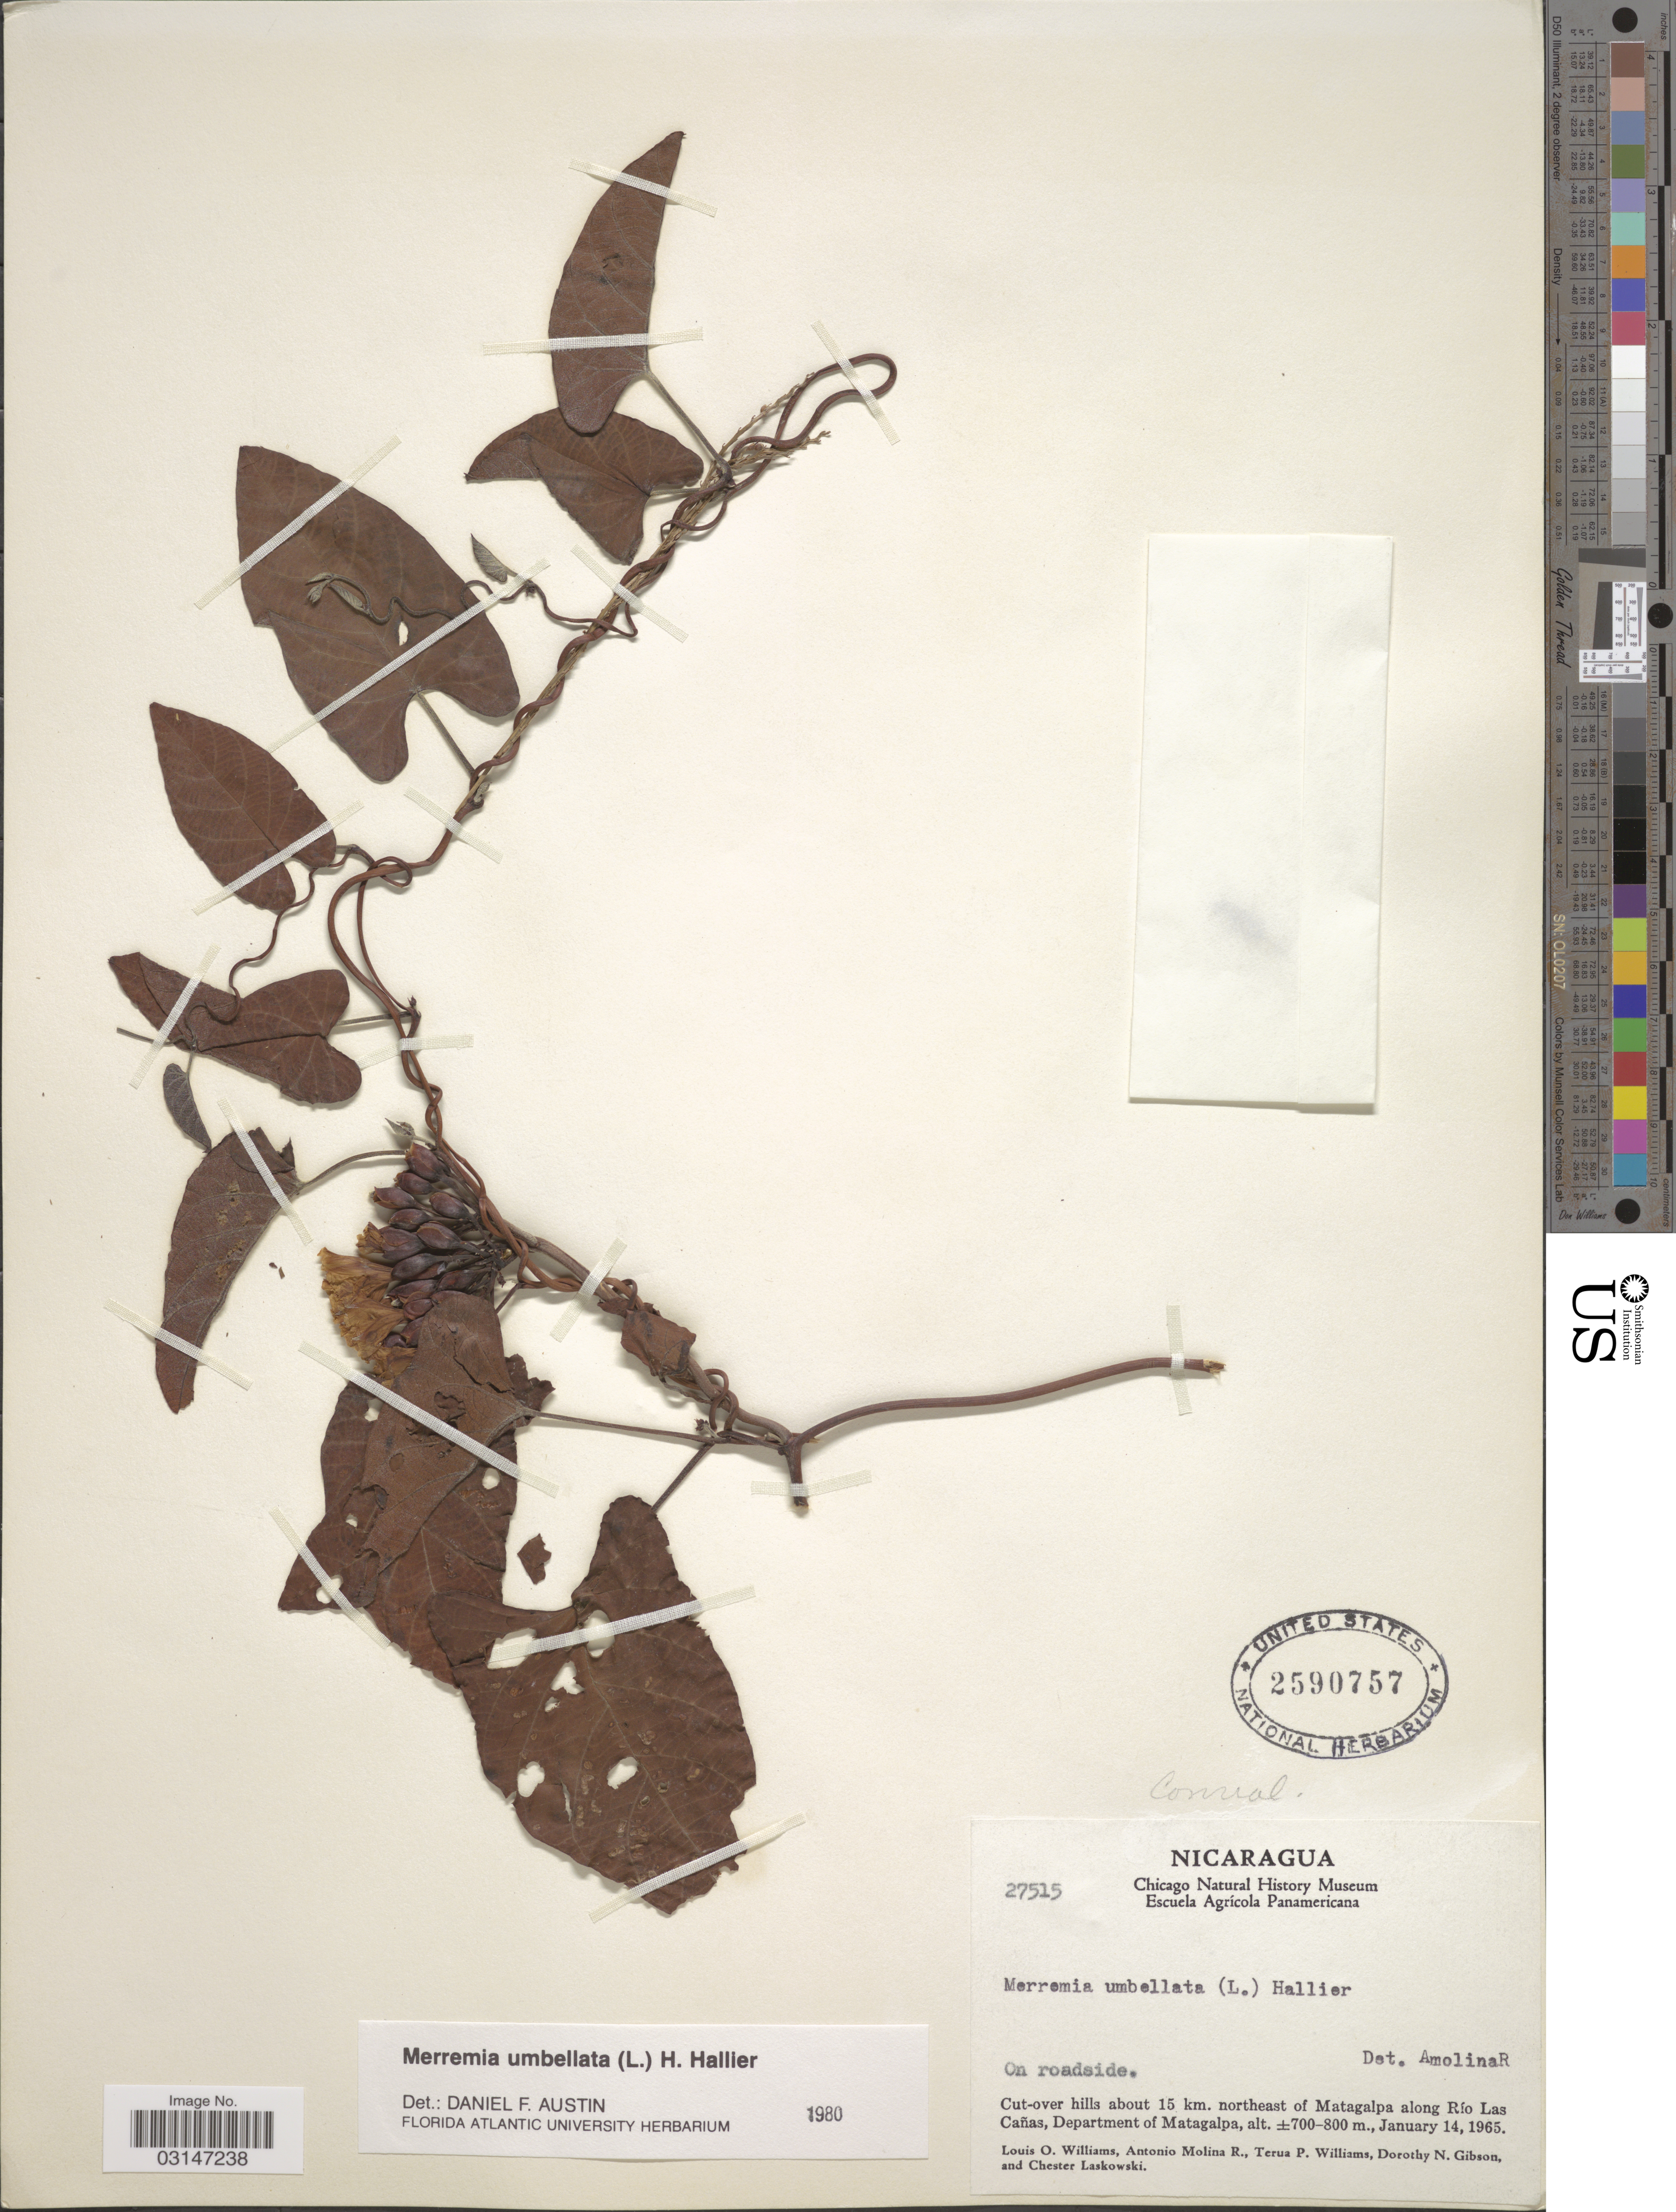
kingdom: Plantae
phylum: Tracheophyta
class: Magnoliopsida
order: Solanales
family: Convolvulaceae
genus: Camonea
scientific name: Camonea umbellata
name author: (L.) A. R. Simões & Staples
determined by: Strong, Mark T., (BOT), Smithsonian Institution - National Museum of Natural History (UNITED STATES)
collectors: L. O. Williams, A. Molina R., T. Williams, D. N. Gibson & C. Laskowski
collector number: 27515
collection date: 1965-01-14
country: Nicaragua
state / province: Matagalpa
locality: Cut-over hills about 15 km. northeast of Matagalpa along Río Las Cañas, Department of Matagalpa.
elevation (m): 700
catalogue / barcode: US 2590757